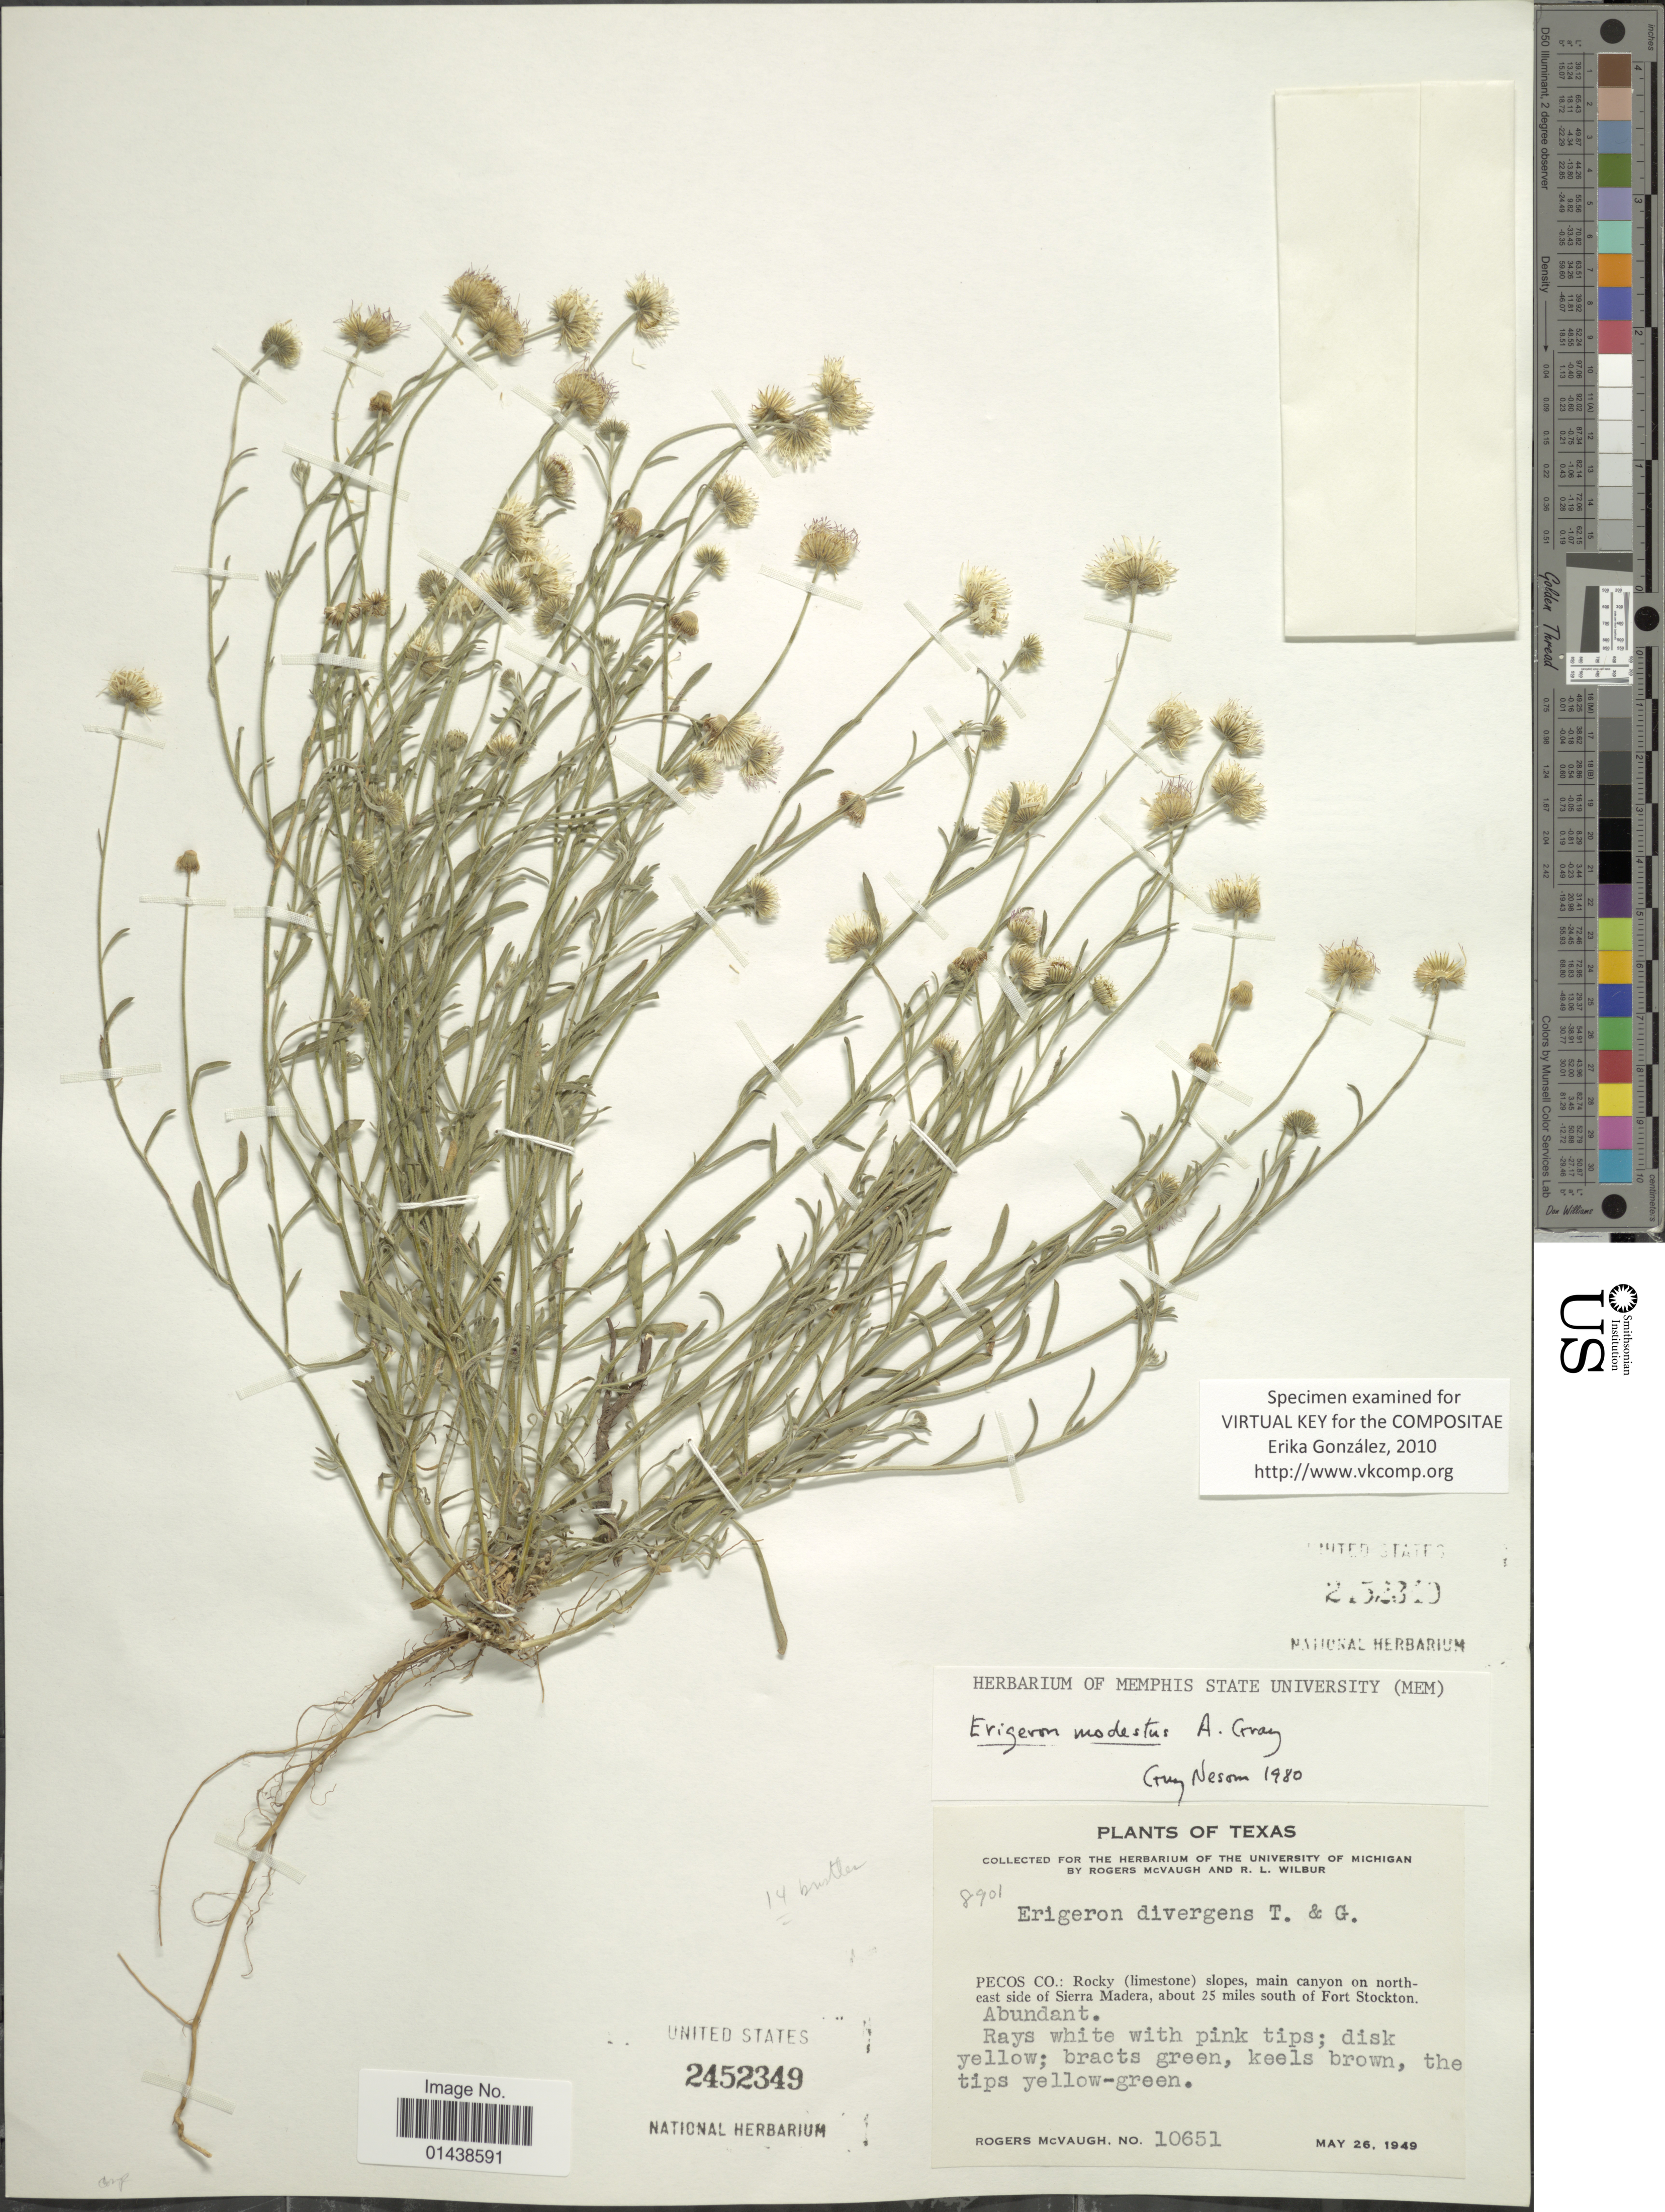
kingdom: Plantae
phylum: Tracheophyta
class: Magnoliopsida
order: Asterales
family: Asteraceae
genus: Erigeron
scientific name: Erigeron modestus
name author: A. Gray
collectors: R. McVaugh & R. L. Wilbur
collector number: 10651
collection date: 1949-05-26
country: United States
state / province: Texas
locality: Pecos Co.: main canyon on northeast side of Sierra Madera, about 25 miles south of Forth Stockton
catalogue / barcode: US 2452349